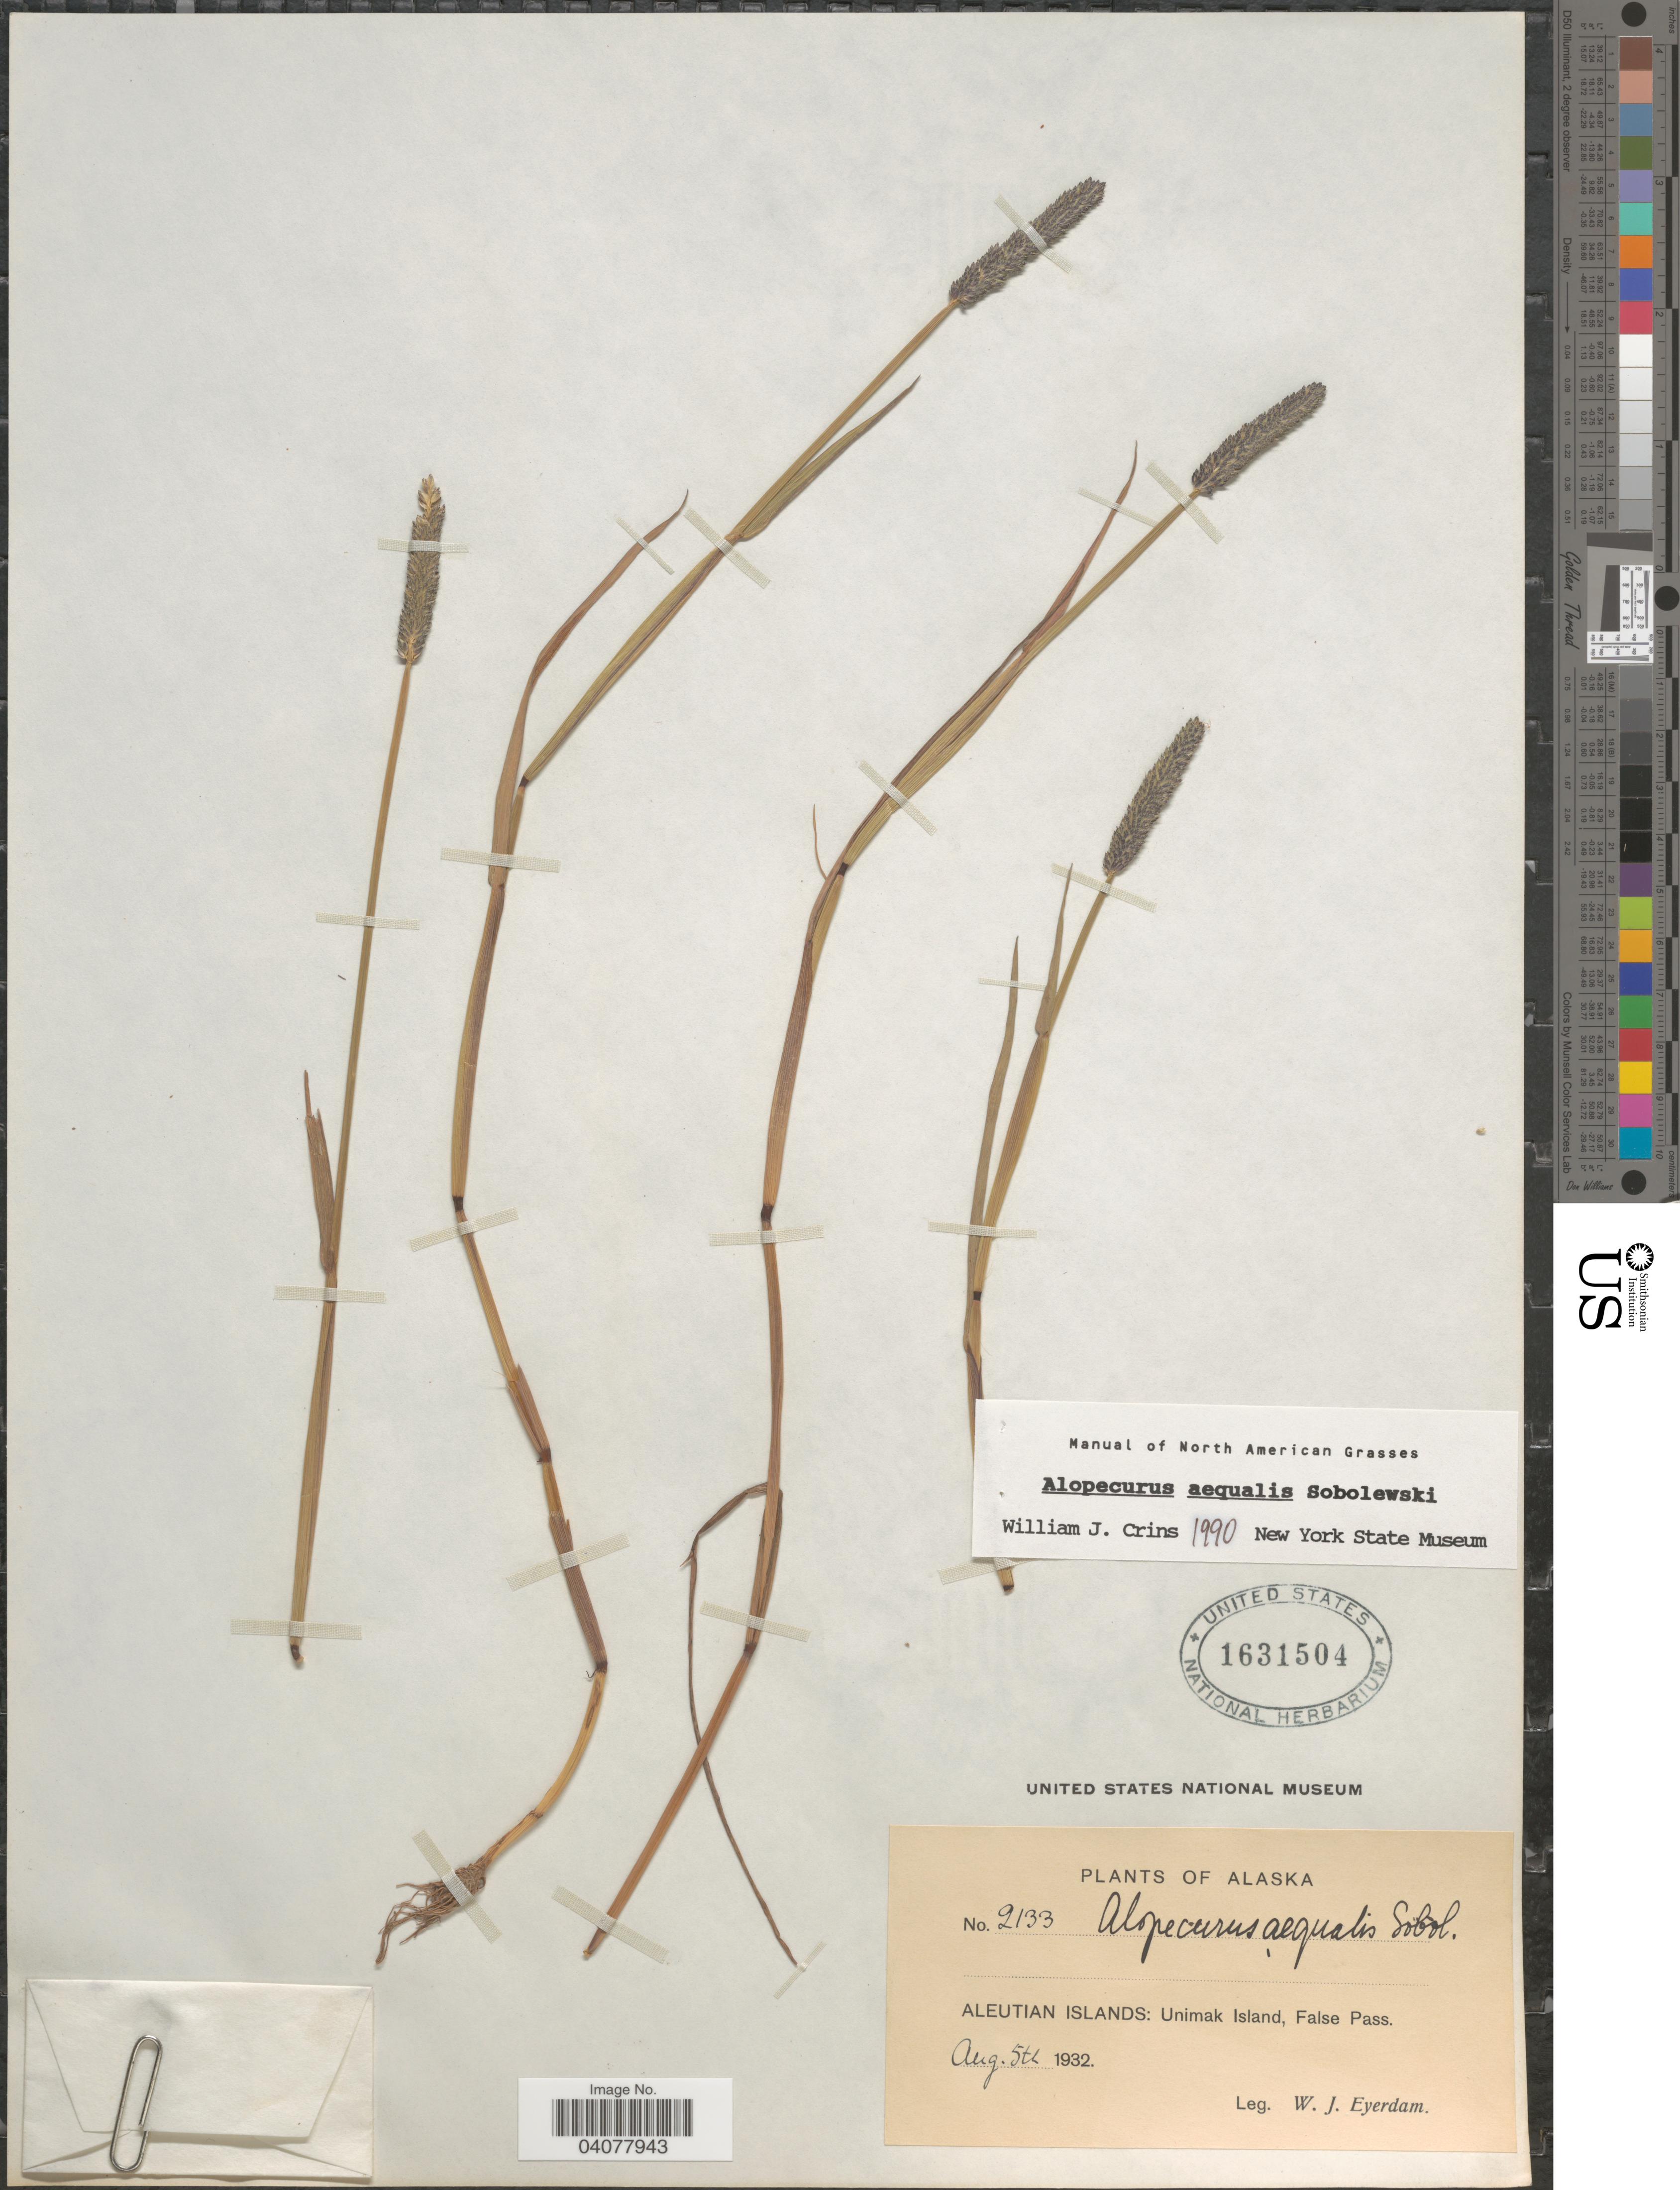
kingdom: Plantae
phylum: Tracheophyta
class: Liliopsida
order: Poales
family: Poaceae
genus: Alopecurus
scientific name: Alopecurus aequalis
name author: Sobol.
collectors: W. J. Eyerdam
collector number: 2133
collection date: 1932-08-05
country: United States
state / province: Alaska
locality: Aleutian Islands: Unimak Island, False Pass.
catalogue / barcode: US 1631504